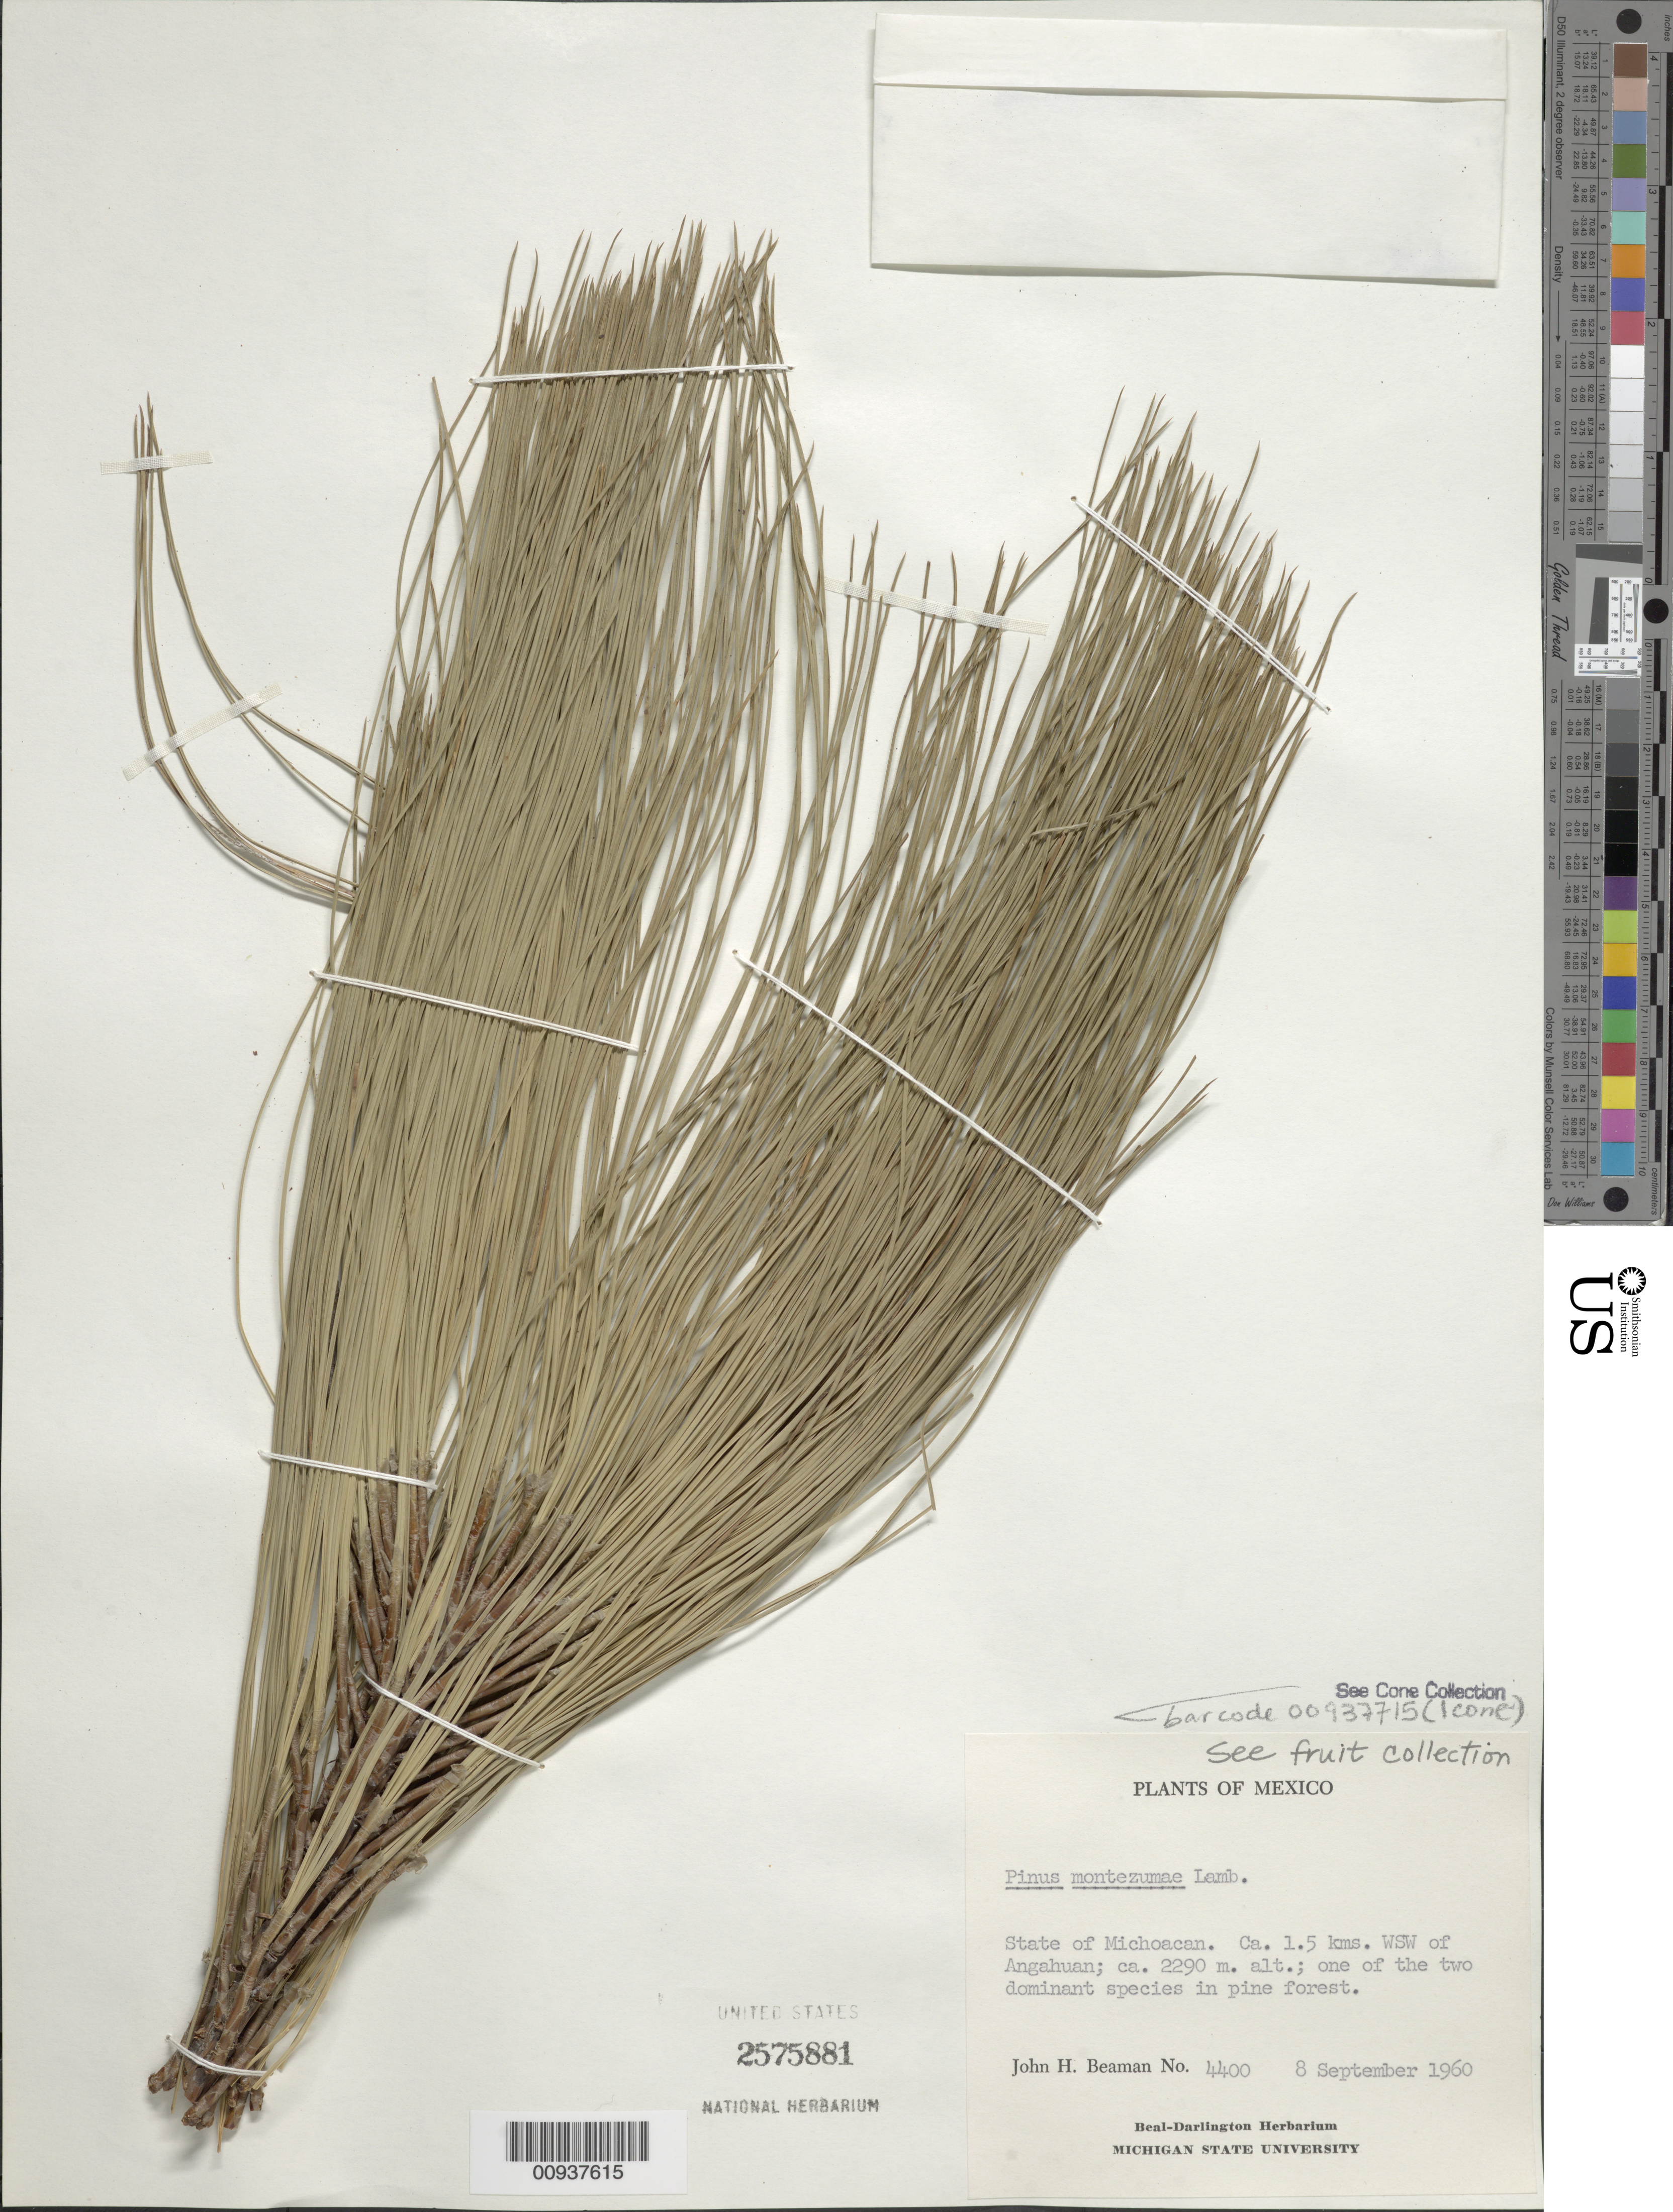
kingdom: Plantae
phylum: Tracheophyta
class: Pinopsida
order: Pinales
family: Pinaceae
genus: Pinus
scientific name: Pinus montezumae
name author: Lamb.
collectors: J. H. Beaman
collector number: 4400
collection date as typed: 08 Sep 1960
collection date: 1960-09-08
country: Mexico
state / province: Michoacán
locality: Ca. 1.5 km. WSW of Angahuan.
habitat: One of the two dominant species in pine forest.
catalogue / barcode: US 2575881